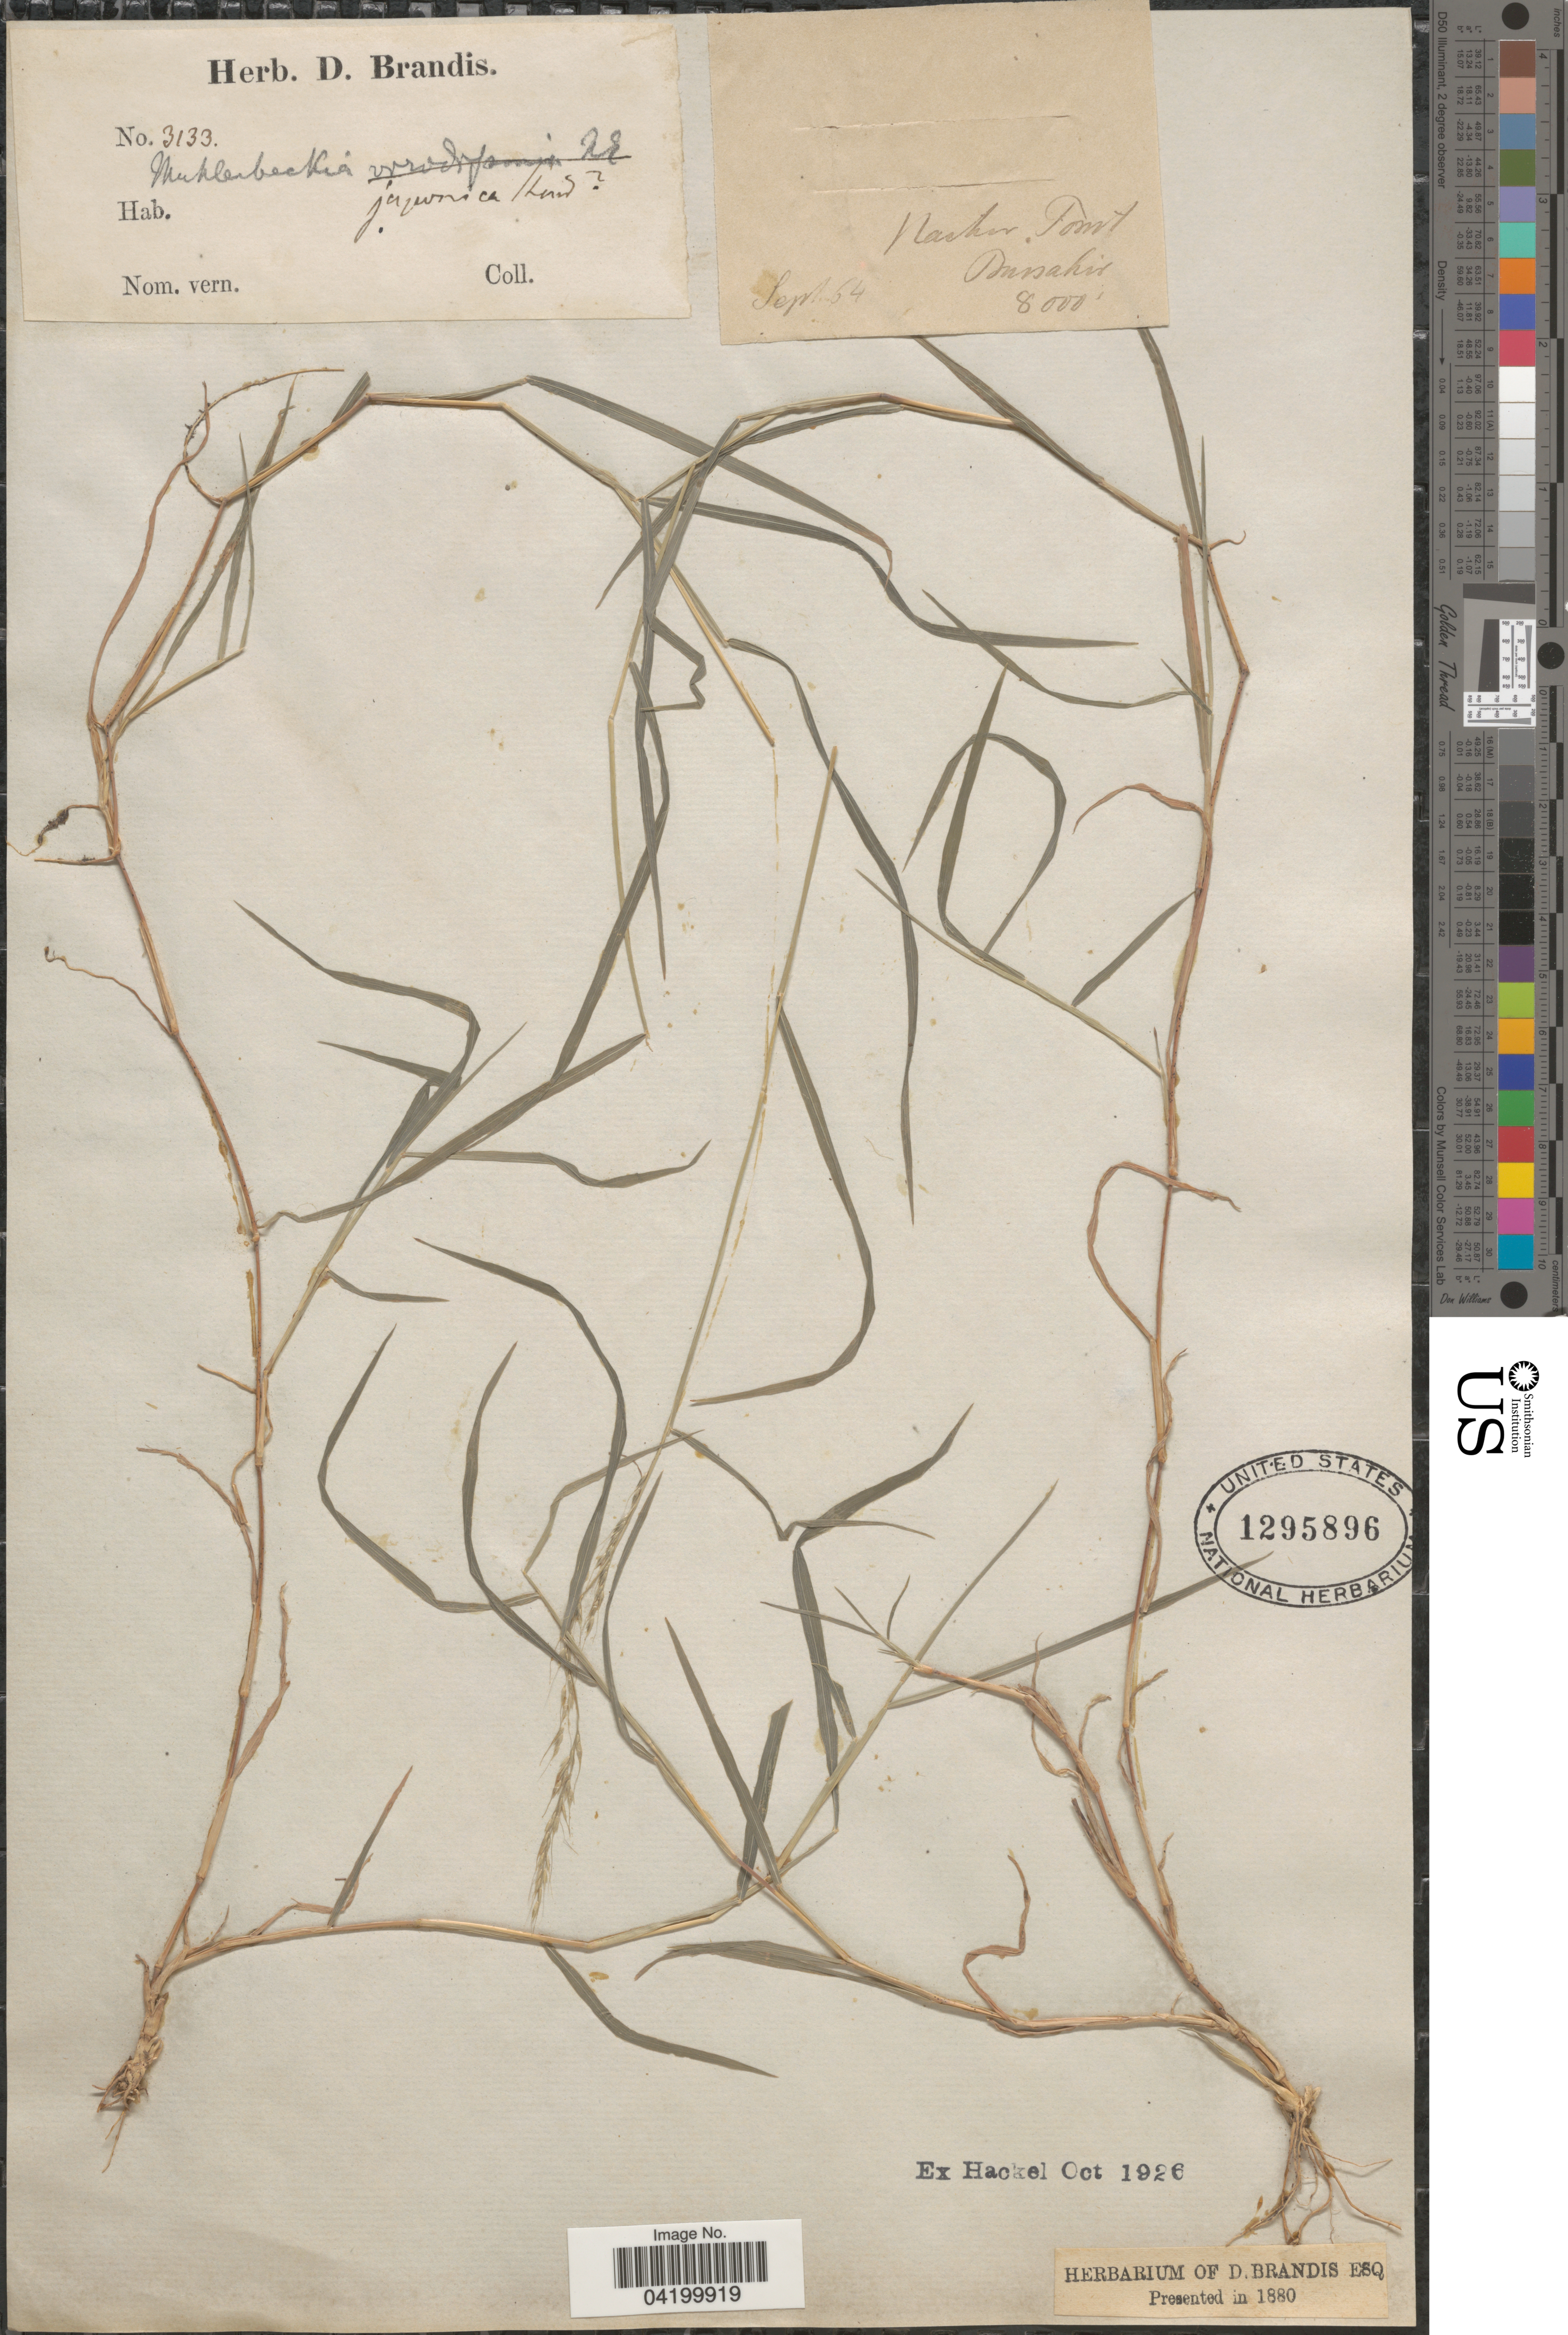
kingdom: Plantae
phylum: Tracheophyta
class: Liliopsida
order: Poales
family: Poaceae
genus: Muhlenbergia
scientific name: Muhlenbergia japonica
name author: Steud.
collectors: Ex herb. D. Brandis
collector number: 3133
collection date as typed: Transcribed d/m/y: /9/64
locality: Nasker Tomt Dussahir. [interpreted]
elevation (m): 2438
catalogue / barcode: US 1295896